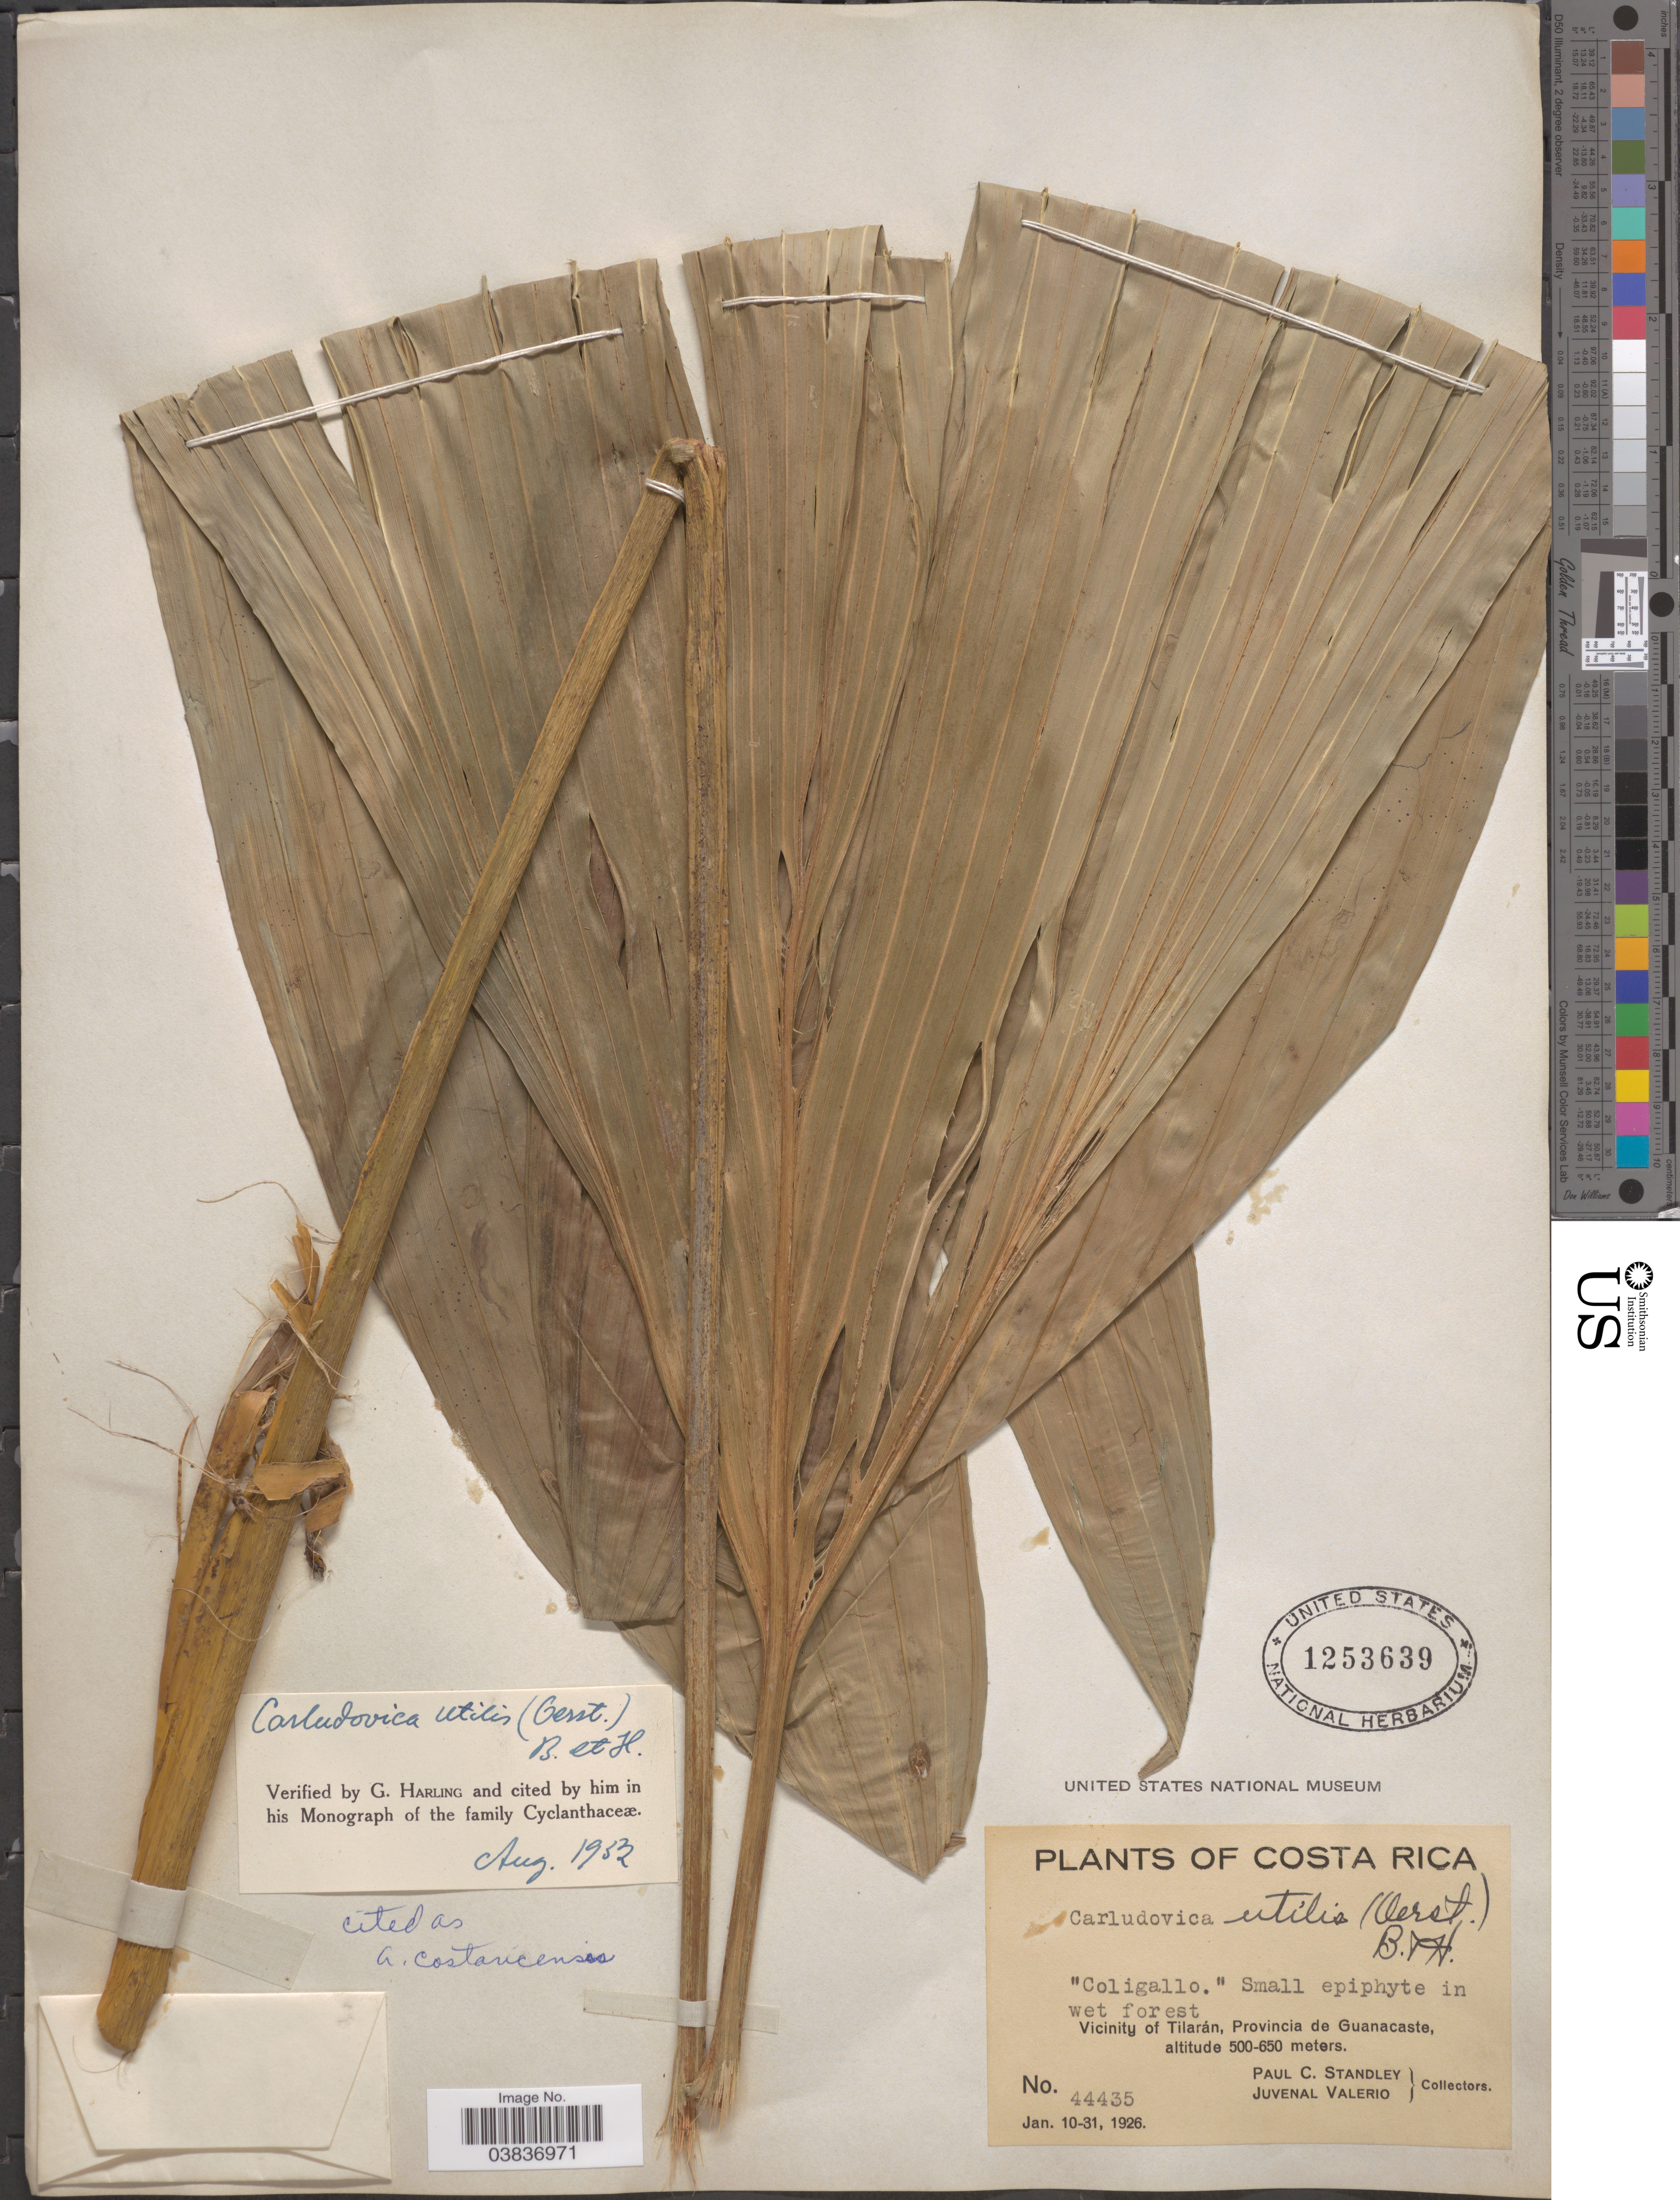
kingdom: Plantae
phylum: Tracheophyta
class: Liliopsida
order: Pandanales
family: Cyclanthaceae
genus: Asplundia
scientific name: Asplundia costaricensis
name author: Harling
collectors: P. C. Standley & J. Valerio R.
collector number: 44435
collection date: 1926-01-10/1926-01-31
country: Costa Rica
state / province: Guanacaste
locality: Vicinity of Tilarán.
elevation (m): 500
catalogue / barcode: US 1253639